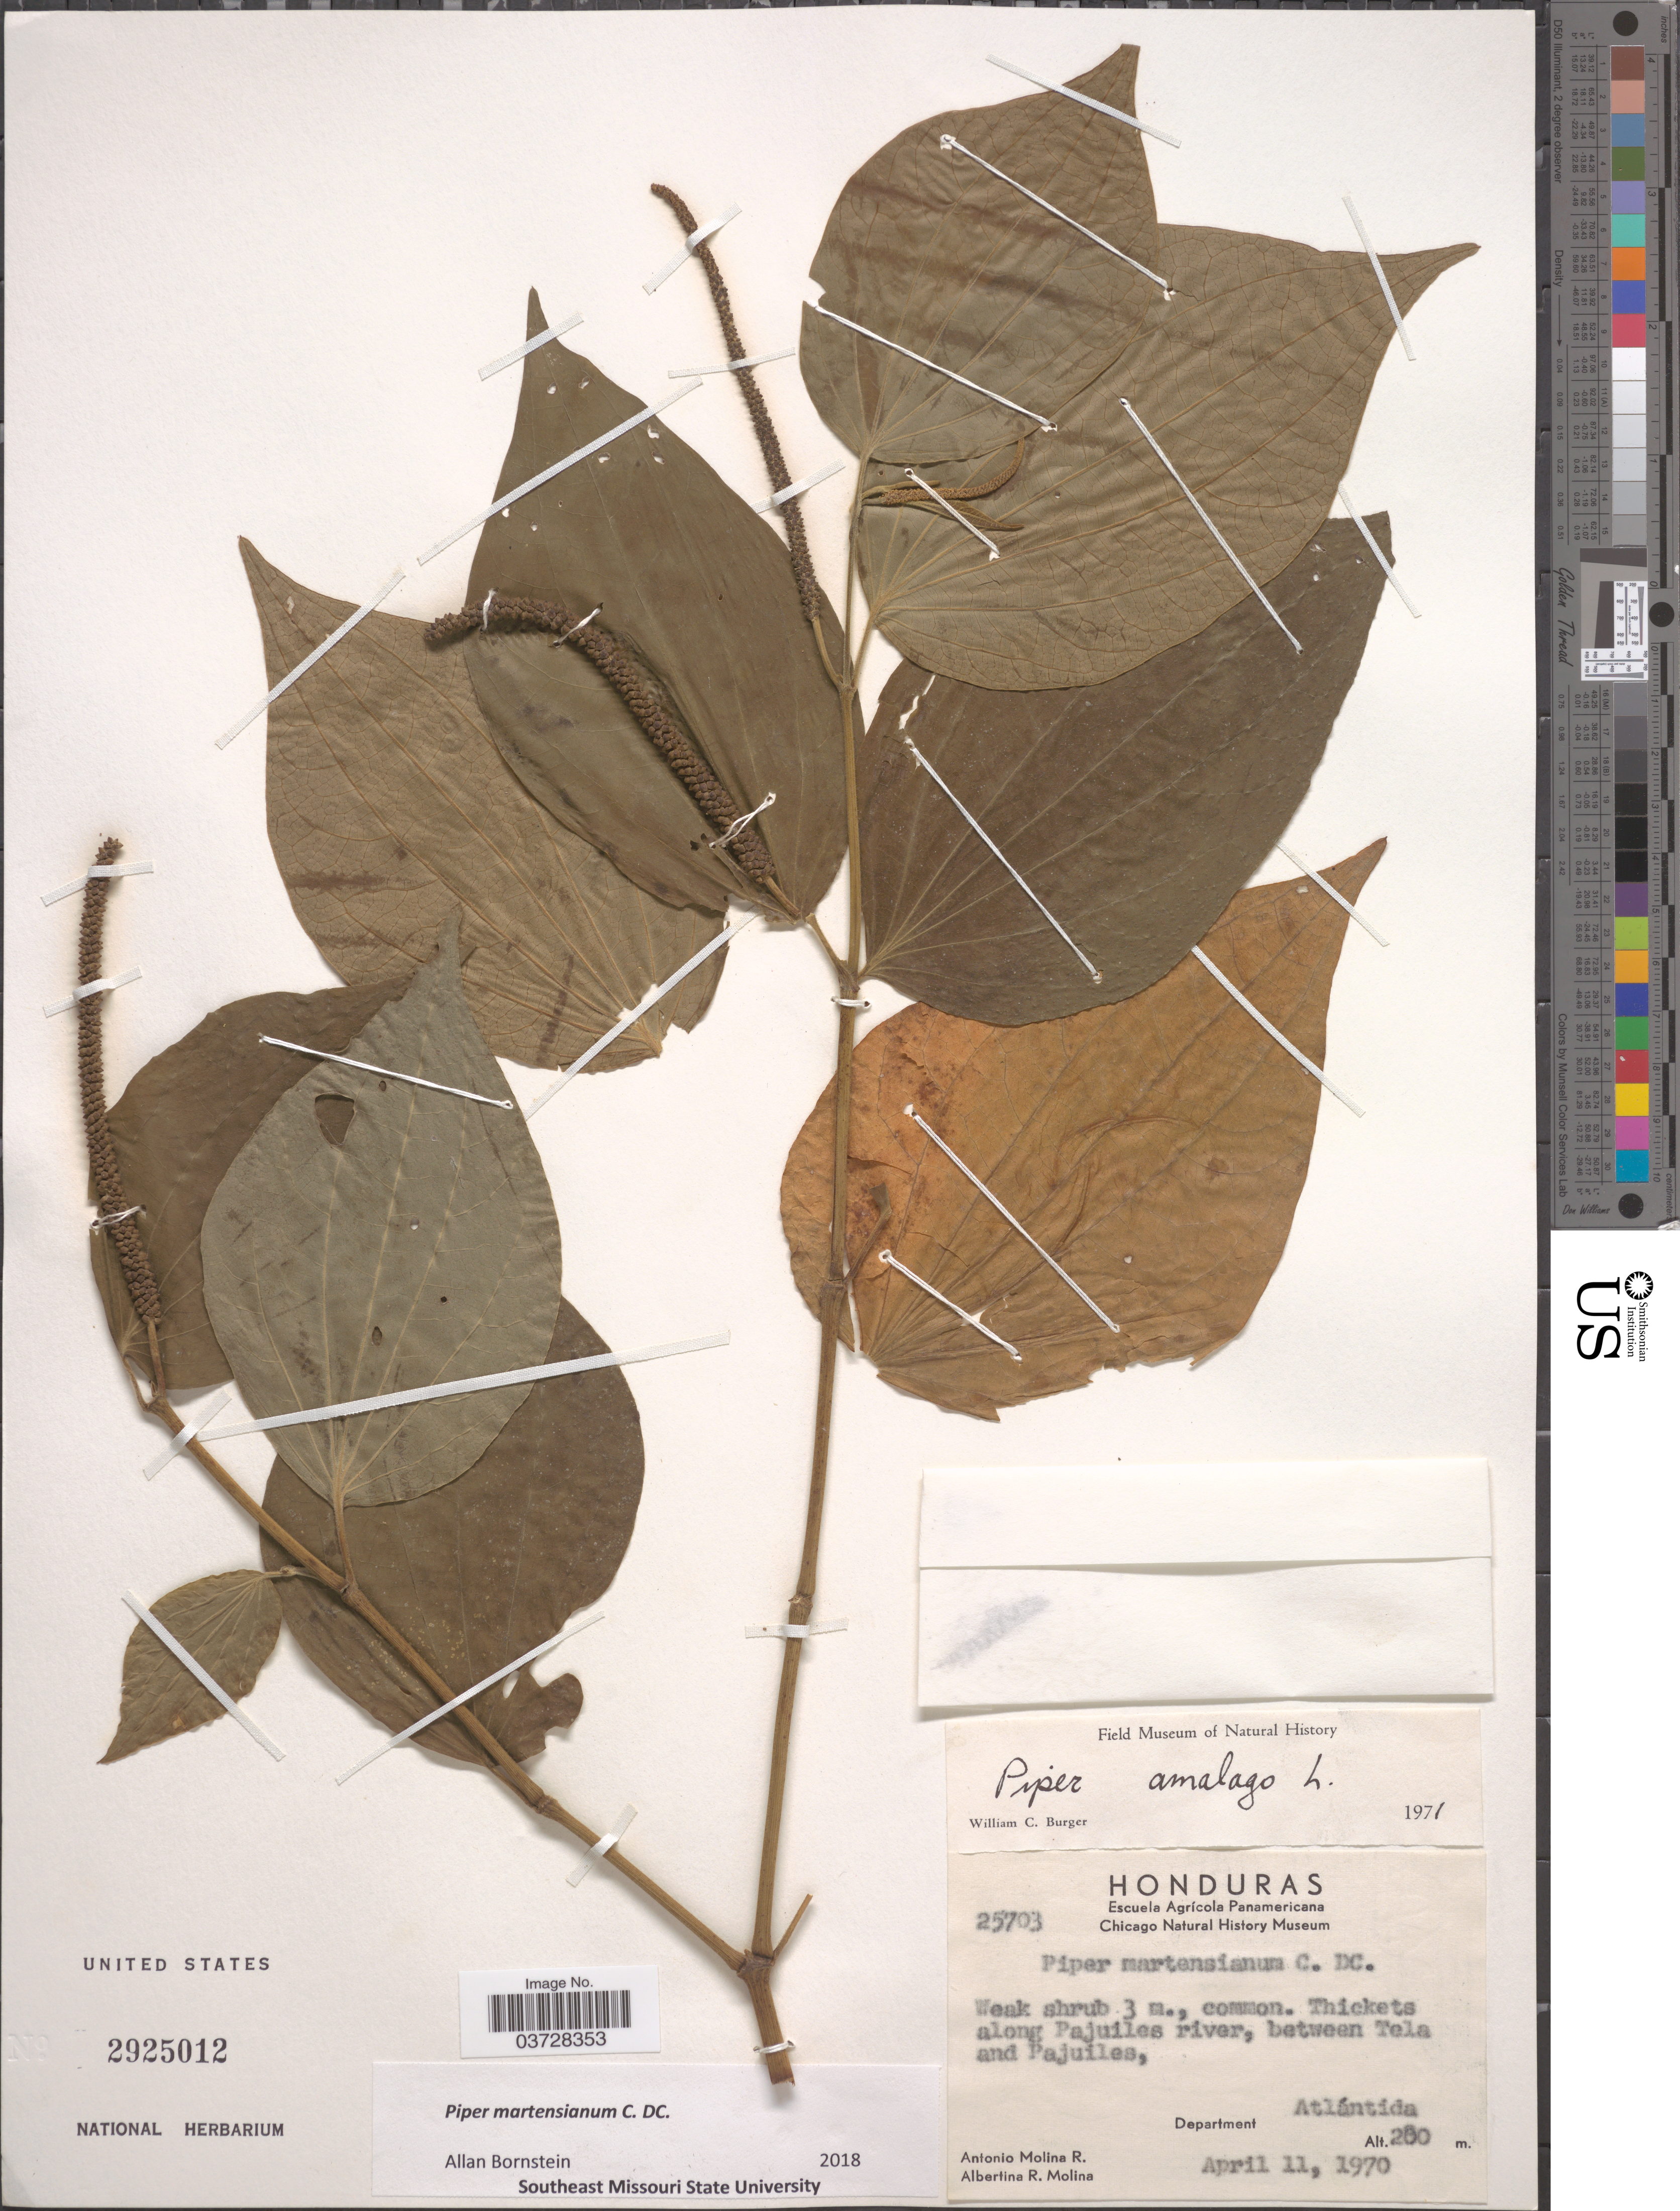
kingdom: Plantae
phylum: Tracheophyta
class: Magnoliopsida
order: Piperales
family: Piperaceae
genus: Piper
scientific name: Piper martensianum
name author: C. DC.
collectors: A. Molina R. & A. R. Molina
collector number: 25703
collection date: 1970-04-11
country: Honduras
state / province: Atlantida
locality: Along Pajuiles river, between Tela and Pajuiles, Department Atlántida.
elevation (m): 200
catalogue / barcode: US 2925012